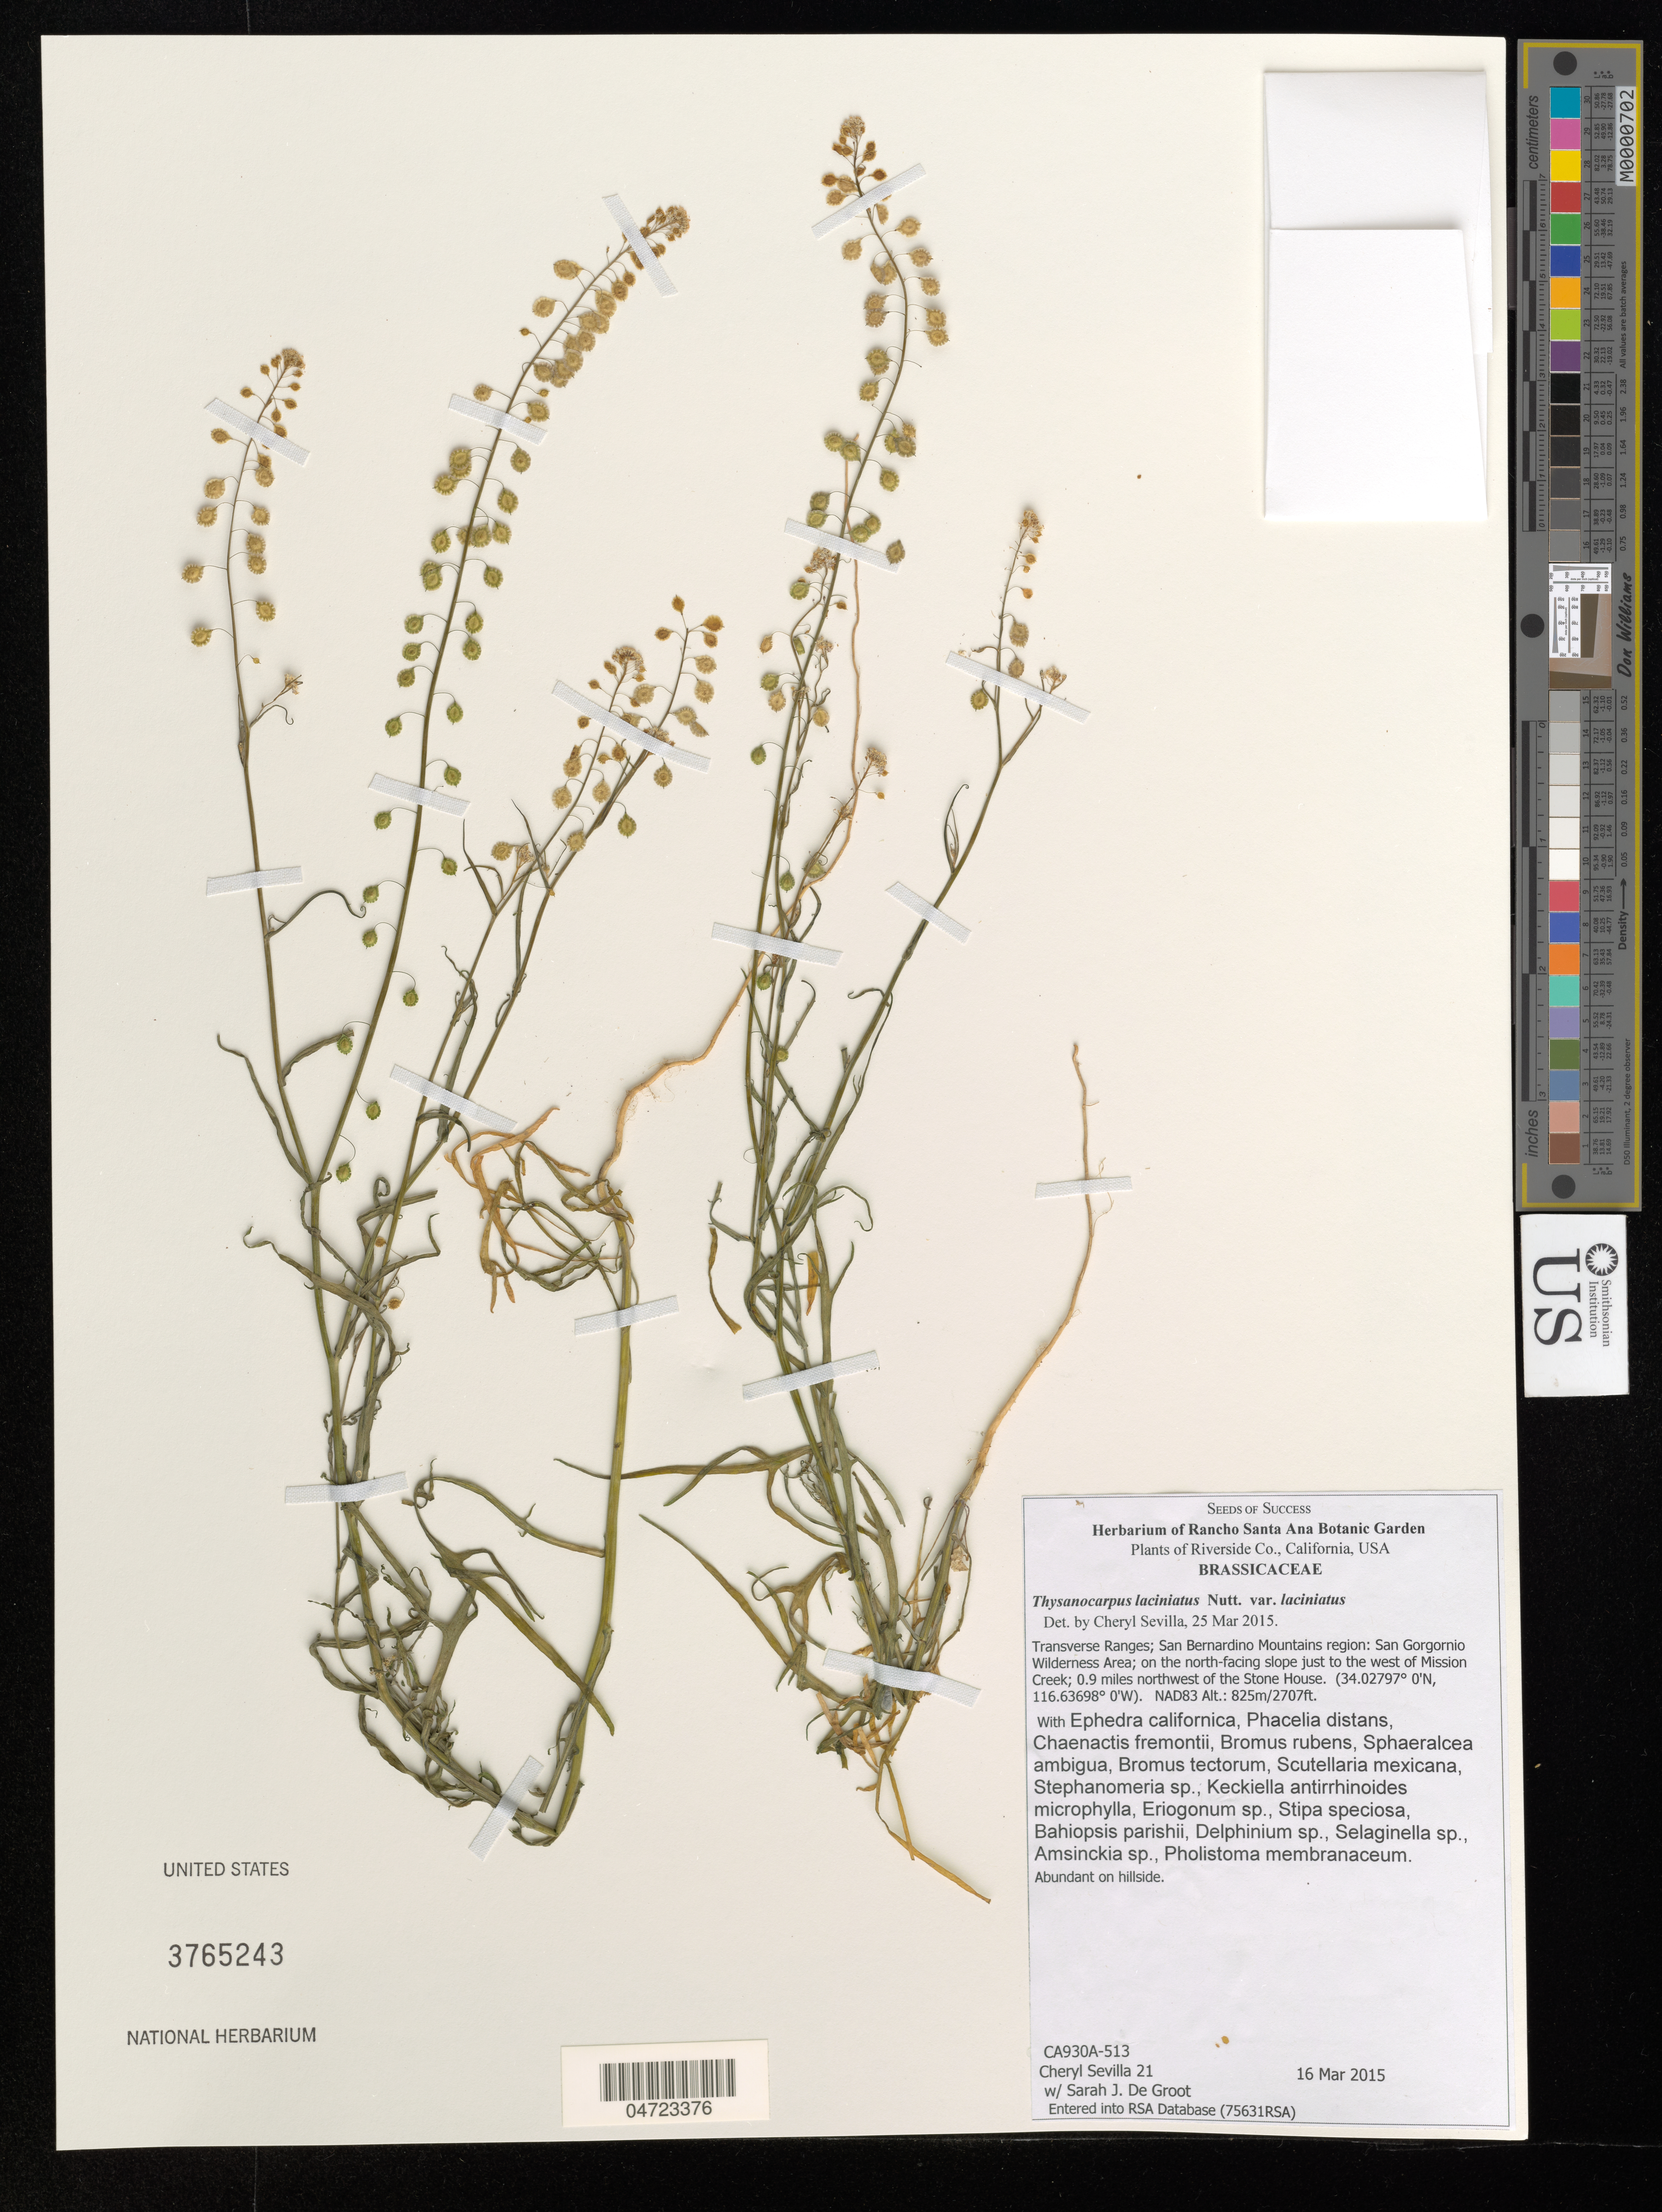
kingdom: Plantae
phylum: Tracheophyta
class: Magnoliopsida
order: Brassicales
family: Brassicaceae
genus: Thysanocarpus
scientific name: Thysanocarpus laciniatus var. crenatus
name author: (Nutt.) W.H. Brewer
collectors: C. Sevilla & S. De Groot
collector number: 21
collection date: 2015-03-16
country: United States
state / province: California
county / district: Riverside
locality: Riverside Co. Transverse Ranges; San Bernardino Mountains region: San Gorgornio Wilderness Area; on the north-facing slope just to the west of Mission Creek; 0.9 miles northwest of the Stone House. NAD83.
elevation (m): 825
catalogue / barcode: US 3765243